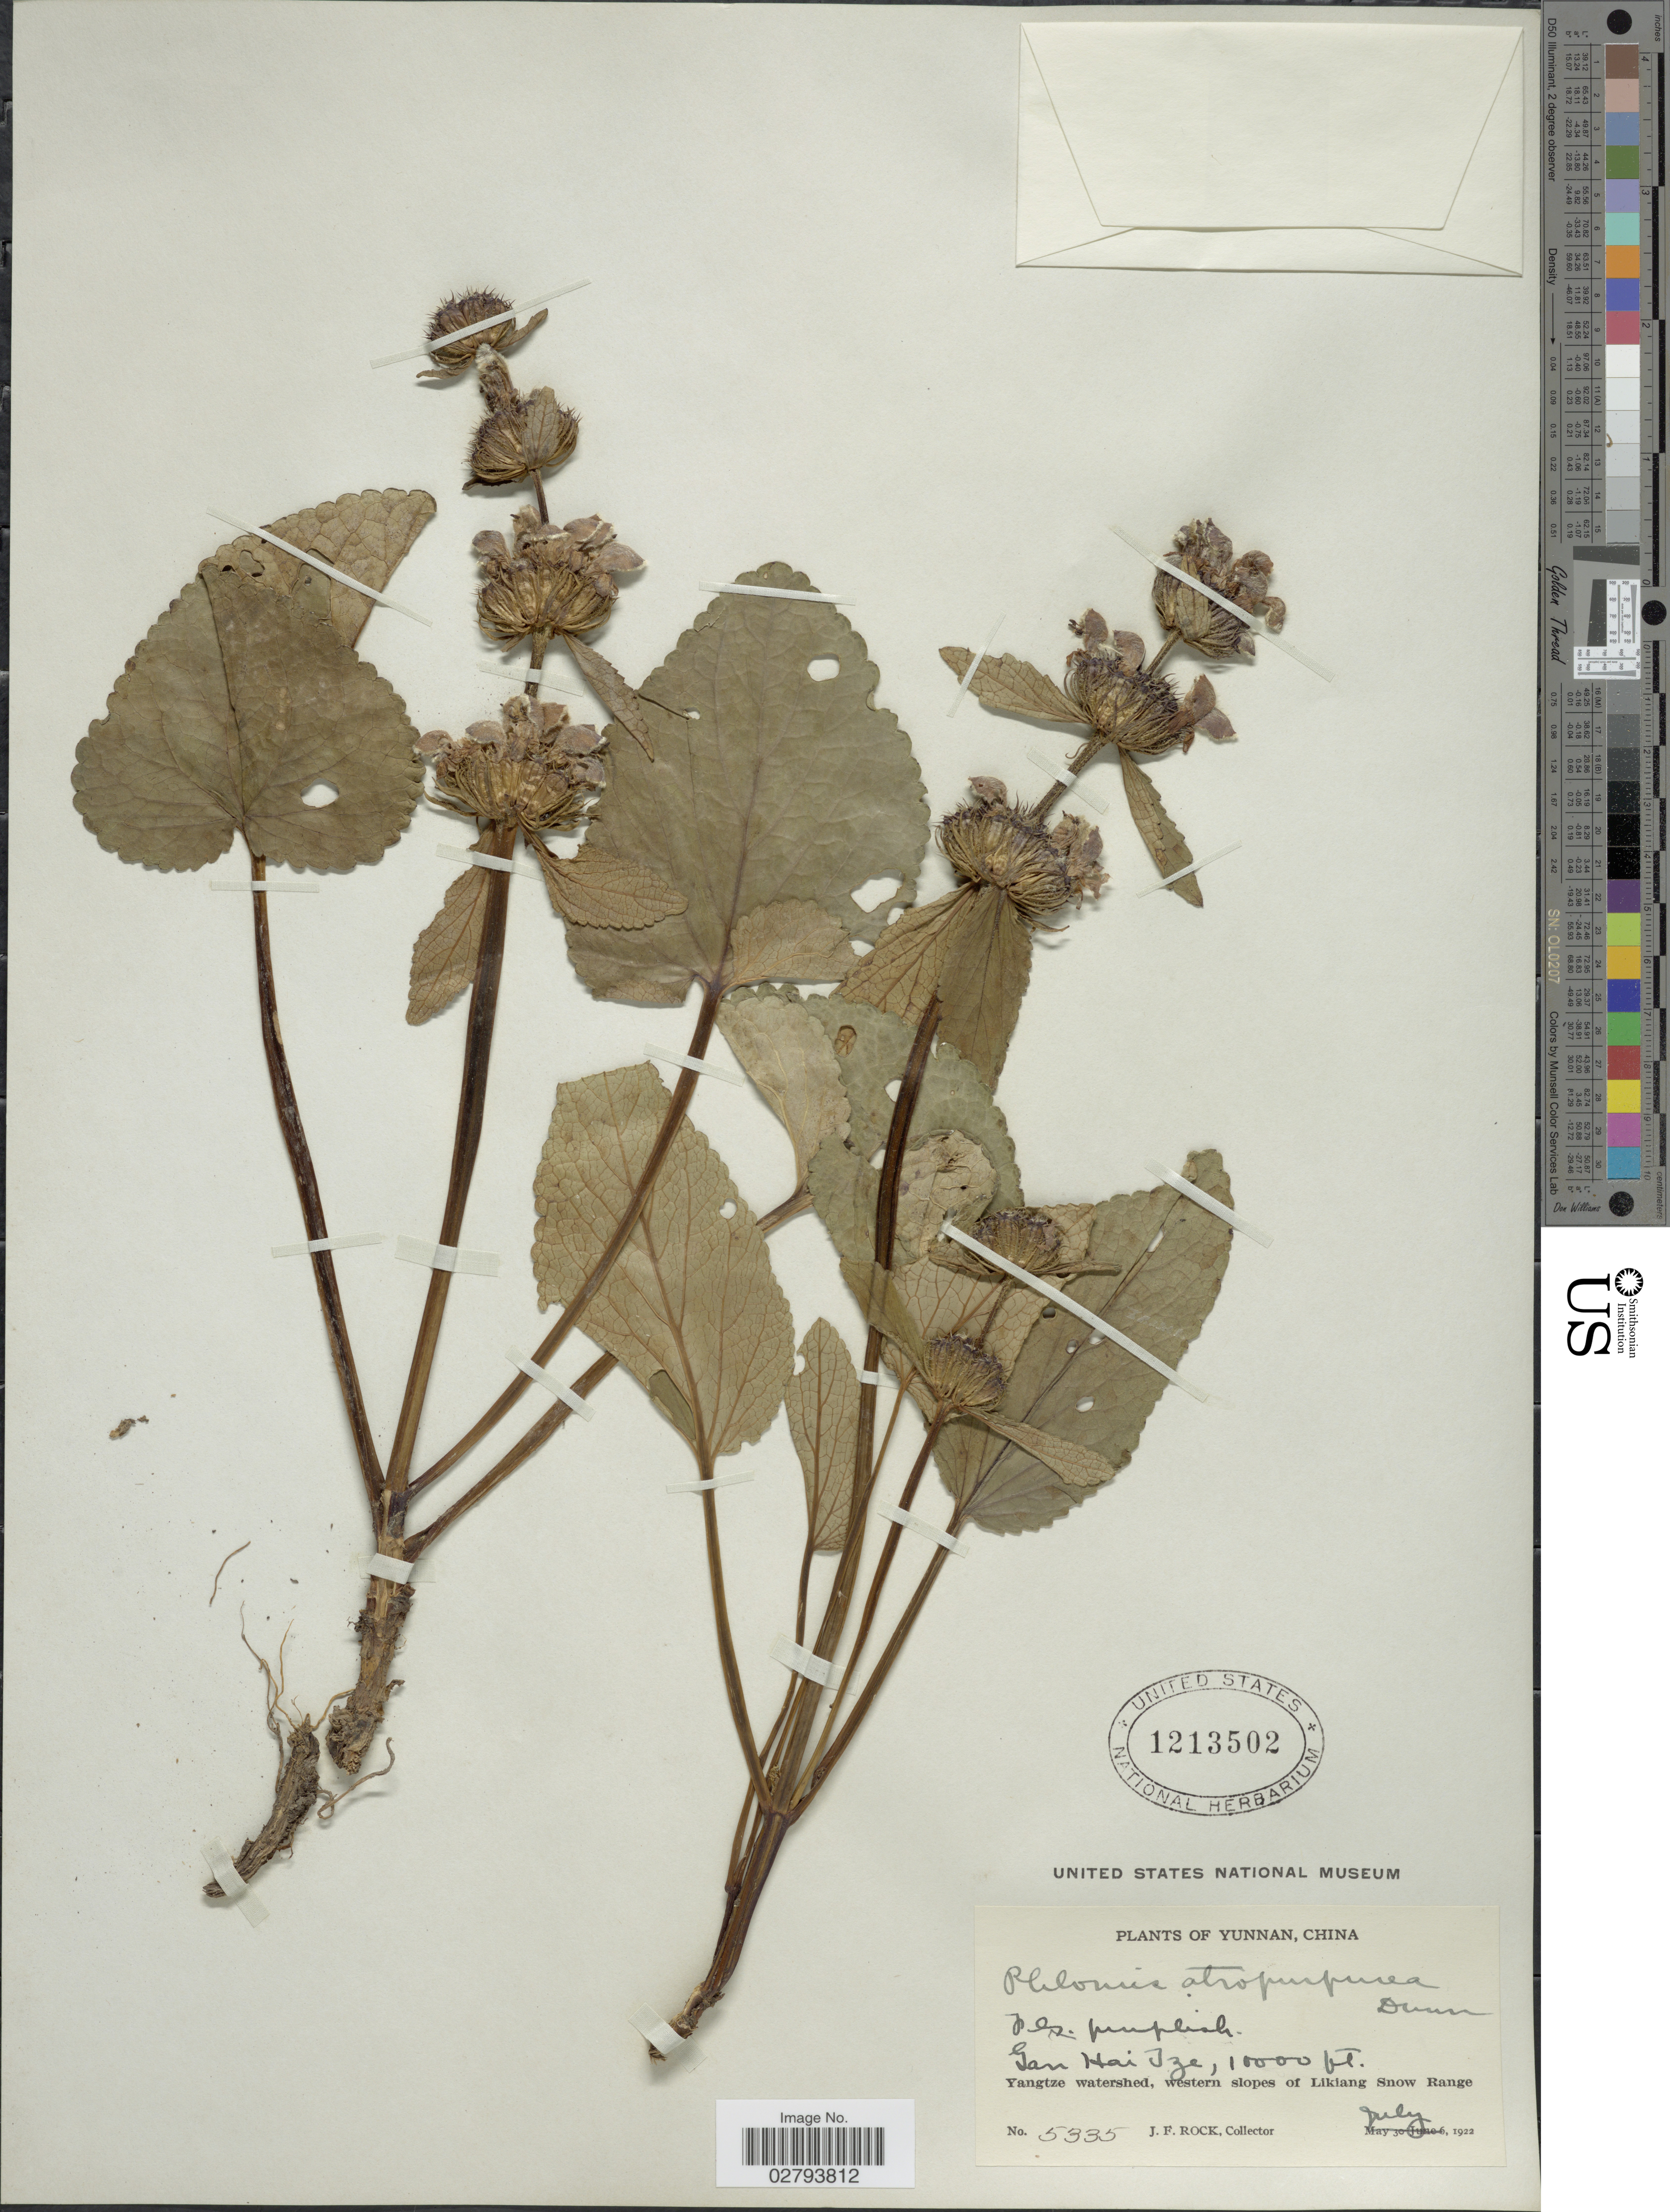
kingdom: Plantae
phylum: Tracheophyta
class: Magnoliopsida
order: Lamiales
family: Lamiaceae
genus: Phlomoides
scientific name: Phlomoides atropurpurea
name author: (Dunn) Kamelin & Makhm.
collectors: J. Rock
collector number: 5335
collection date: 1922-07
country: China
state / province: Yunnan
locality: Gan Hai Tze, Yangtze watershed, western slopes of Likiang Snow Range.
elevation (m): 3048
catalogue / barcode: US 1213502